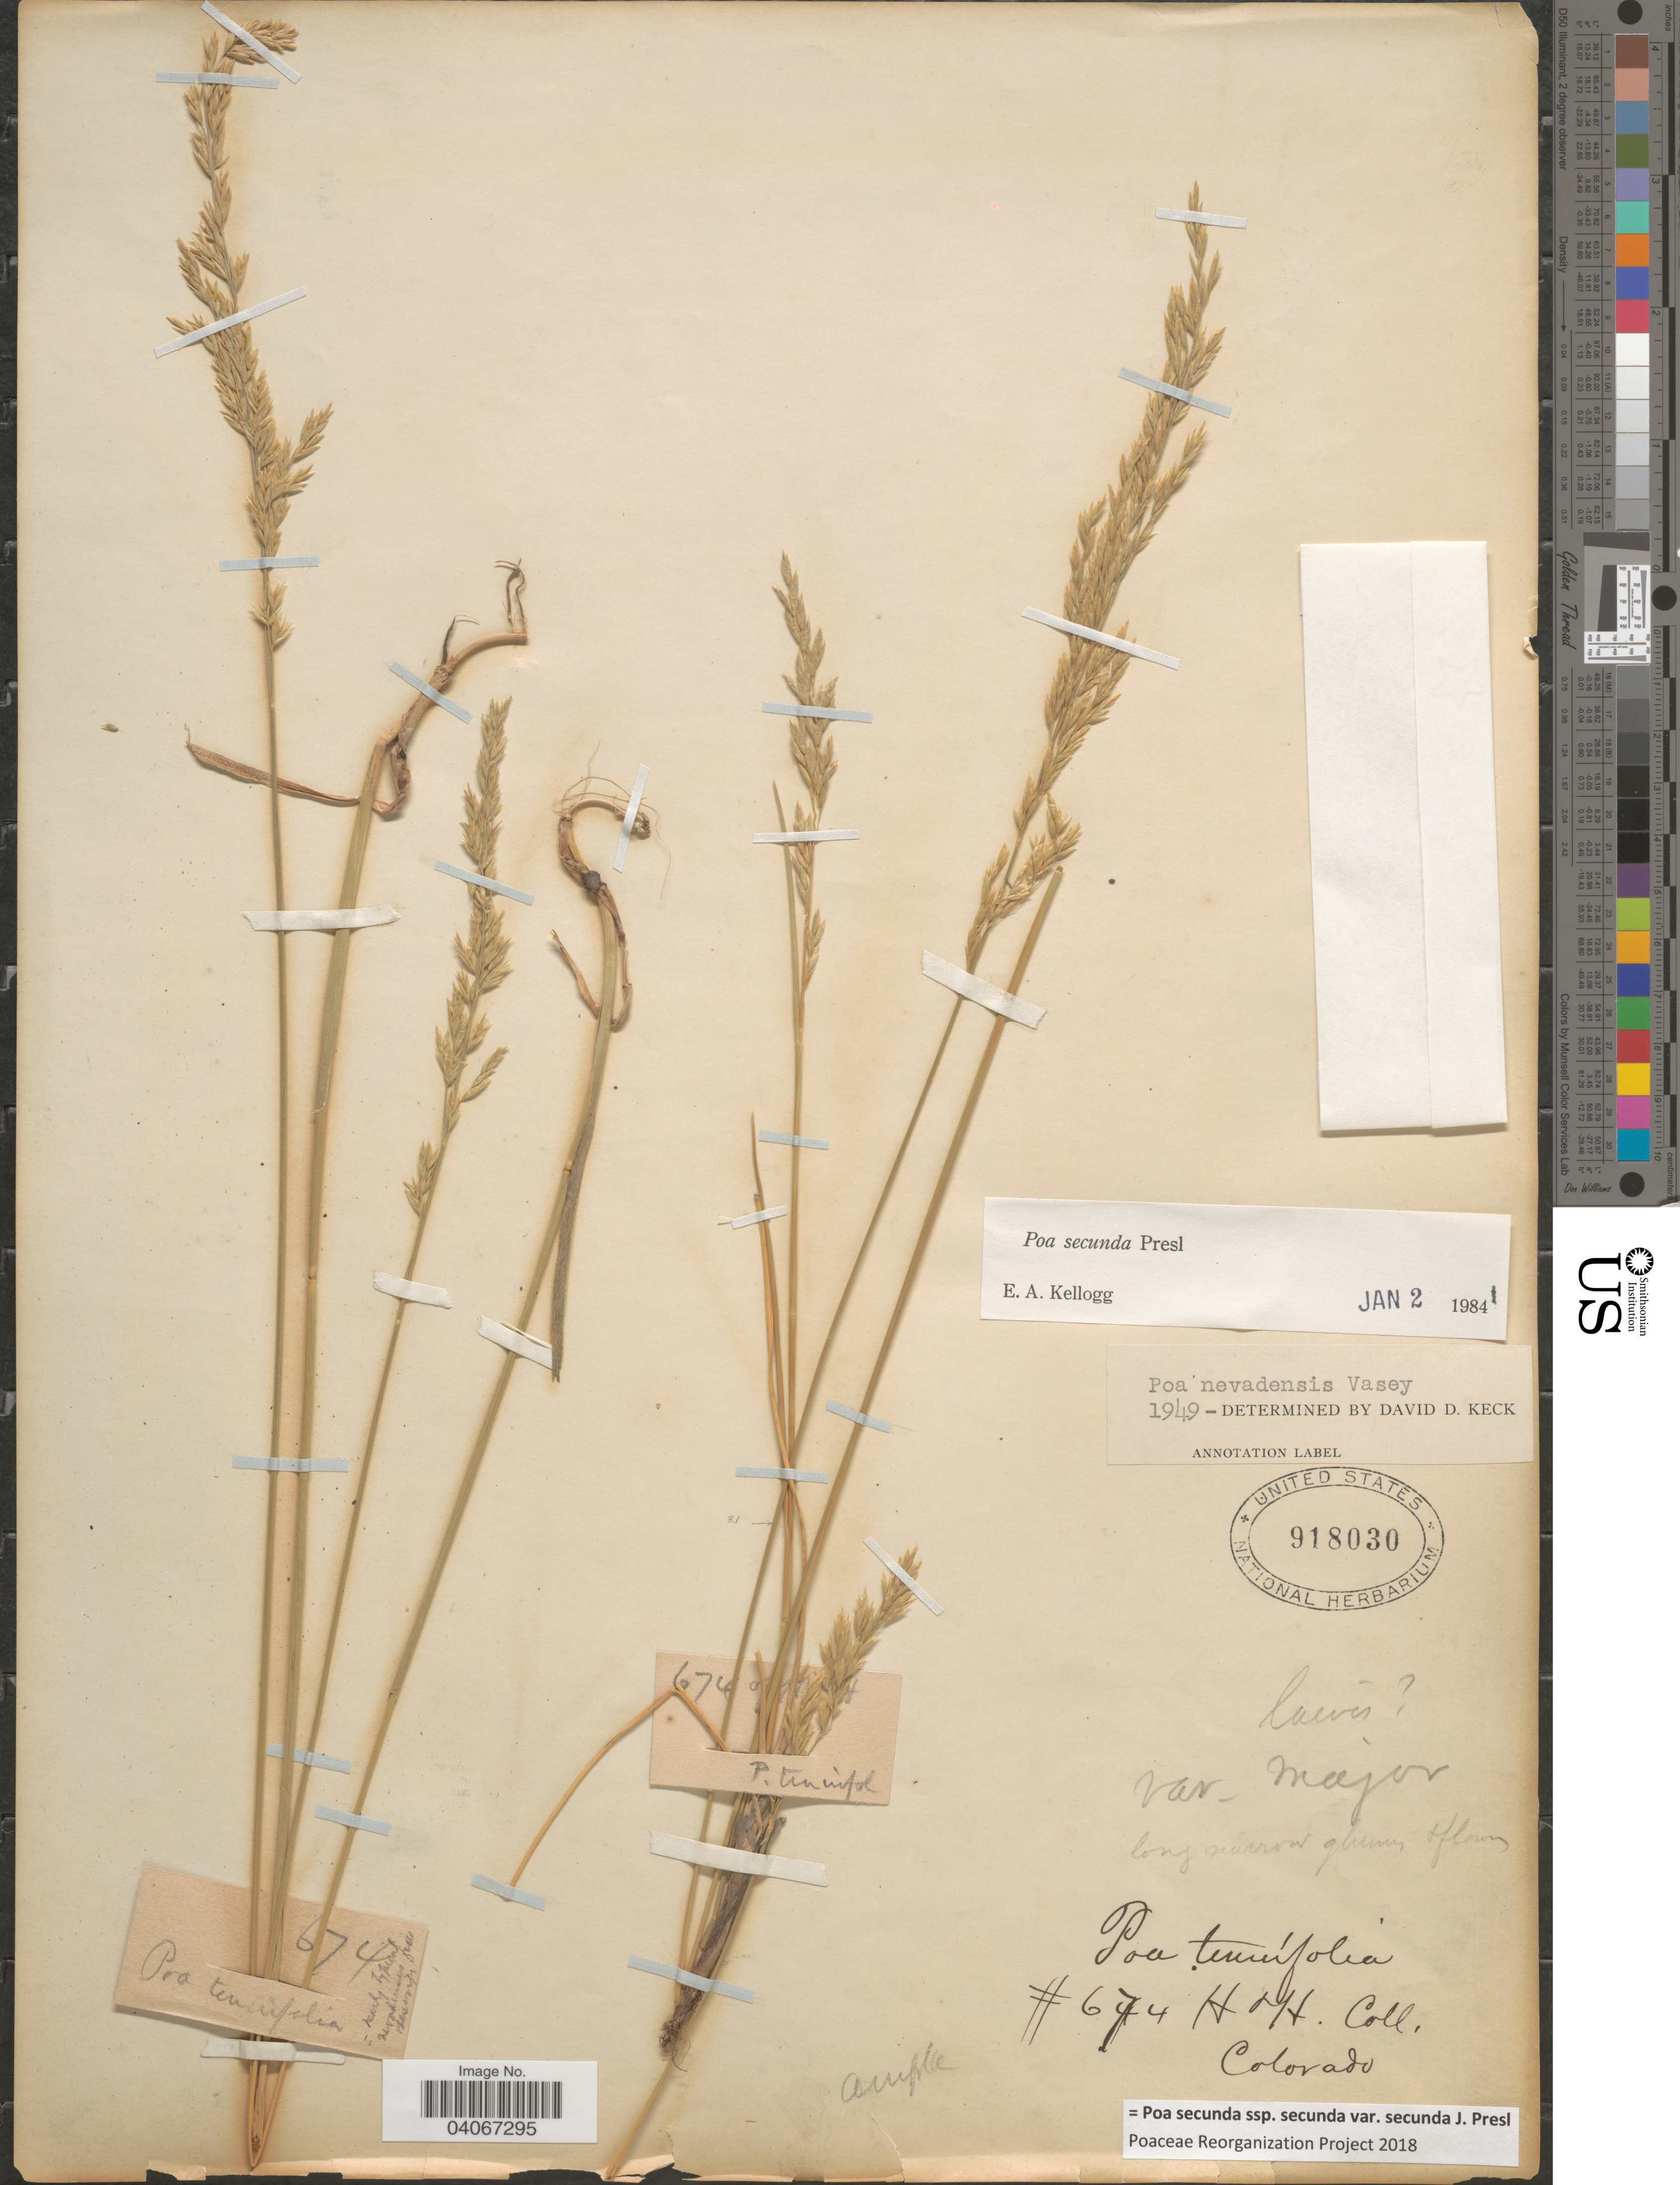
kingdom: Plantae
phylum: Tracheophyta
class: Liliopsida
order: Poales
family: Poaceae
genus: Poa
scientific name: Poa secunda subsp. secunda var. secunda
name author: J. Presl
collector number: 674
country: United States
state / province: Colorado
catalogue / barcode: US 918030